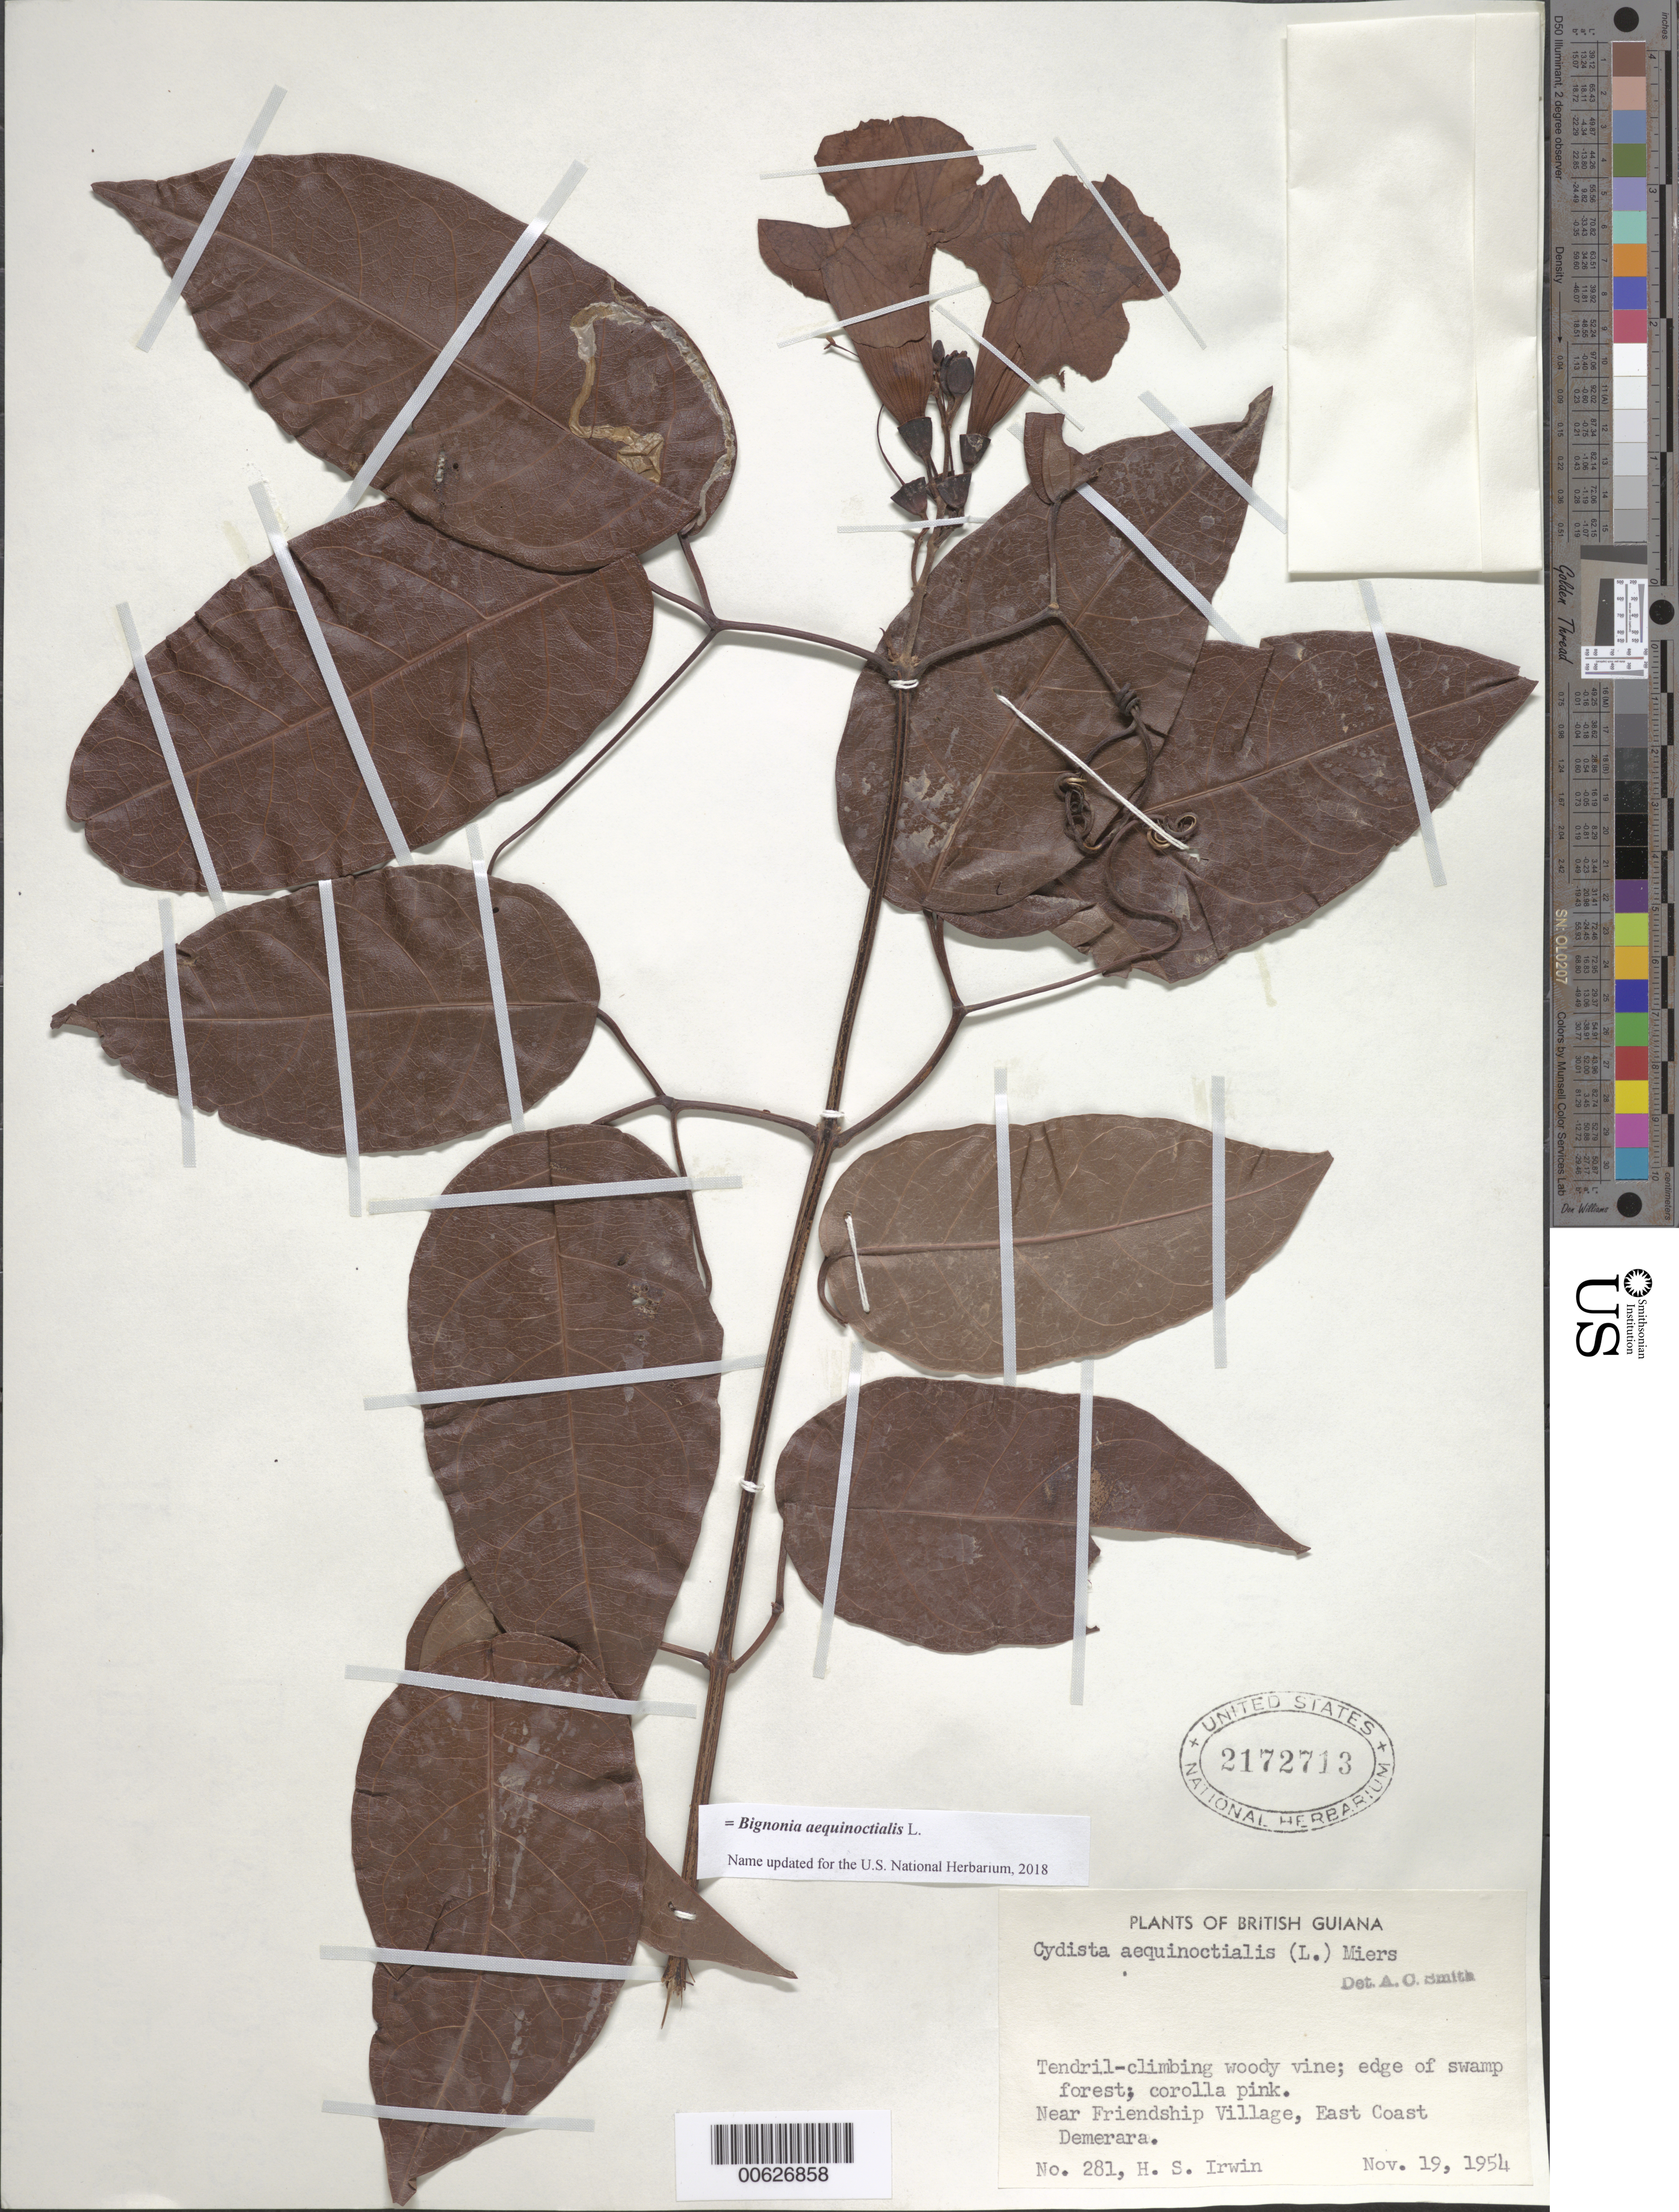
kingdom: Plantae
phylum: Tracheophyta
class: Magnoliopsida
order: Lamiales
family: Bignoniaceae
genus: Bignonia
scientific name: Bignonia aequinoctialis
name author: L.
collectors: H. Irwin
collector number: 281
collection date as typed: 19-Nov-54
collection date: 1954-11-19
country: Guyana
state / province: Demerara-Mahaica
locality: Friendship Village, near, East Coast Demerara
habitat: Edge of swamp forest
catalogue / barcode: US 2172713